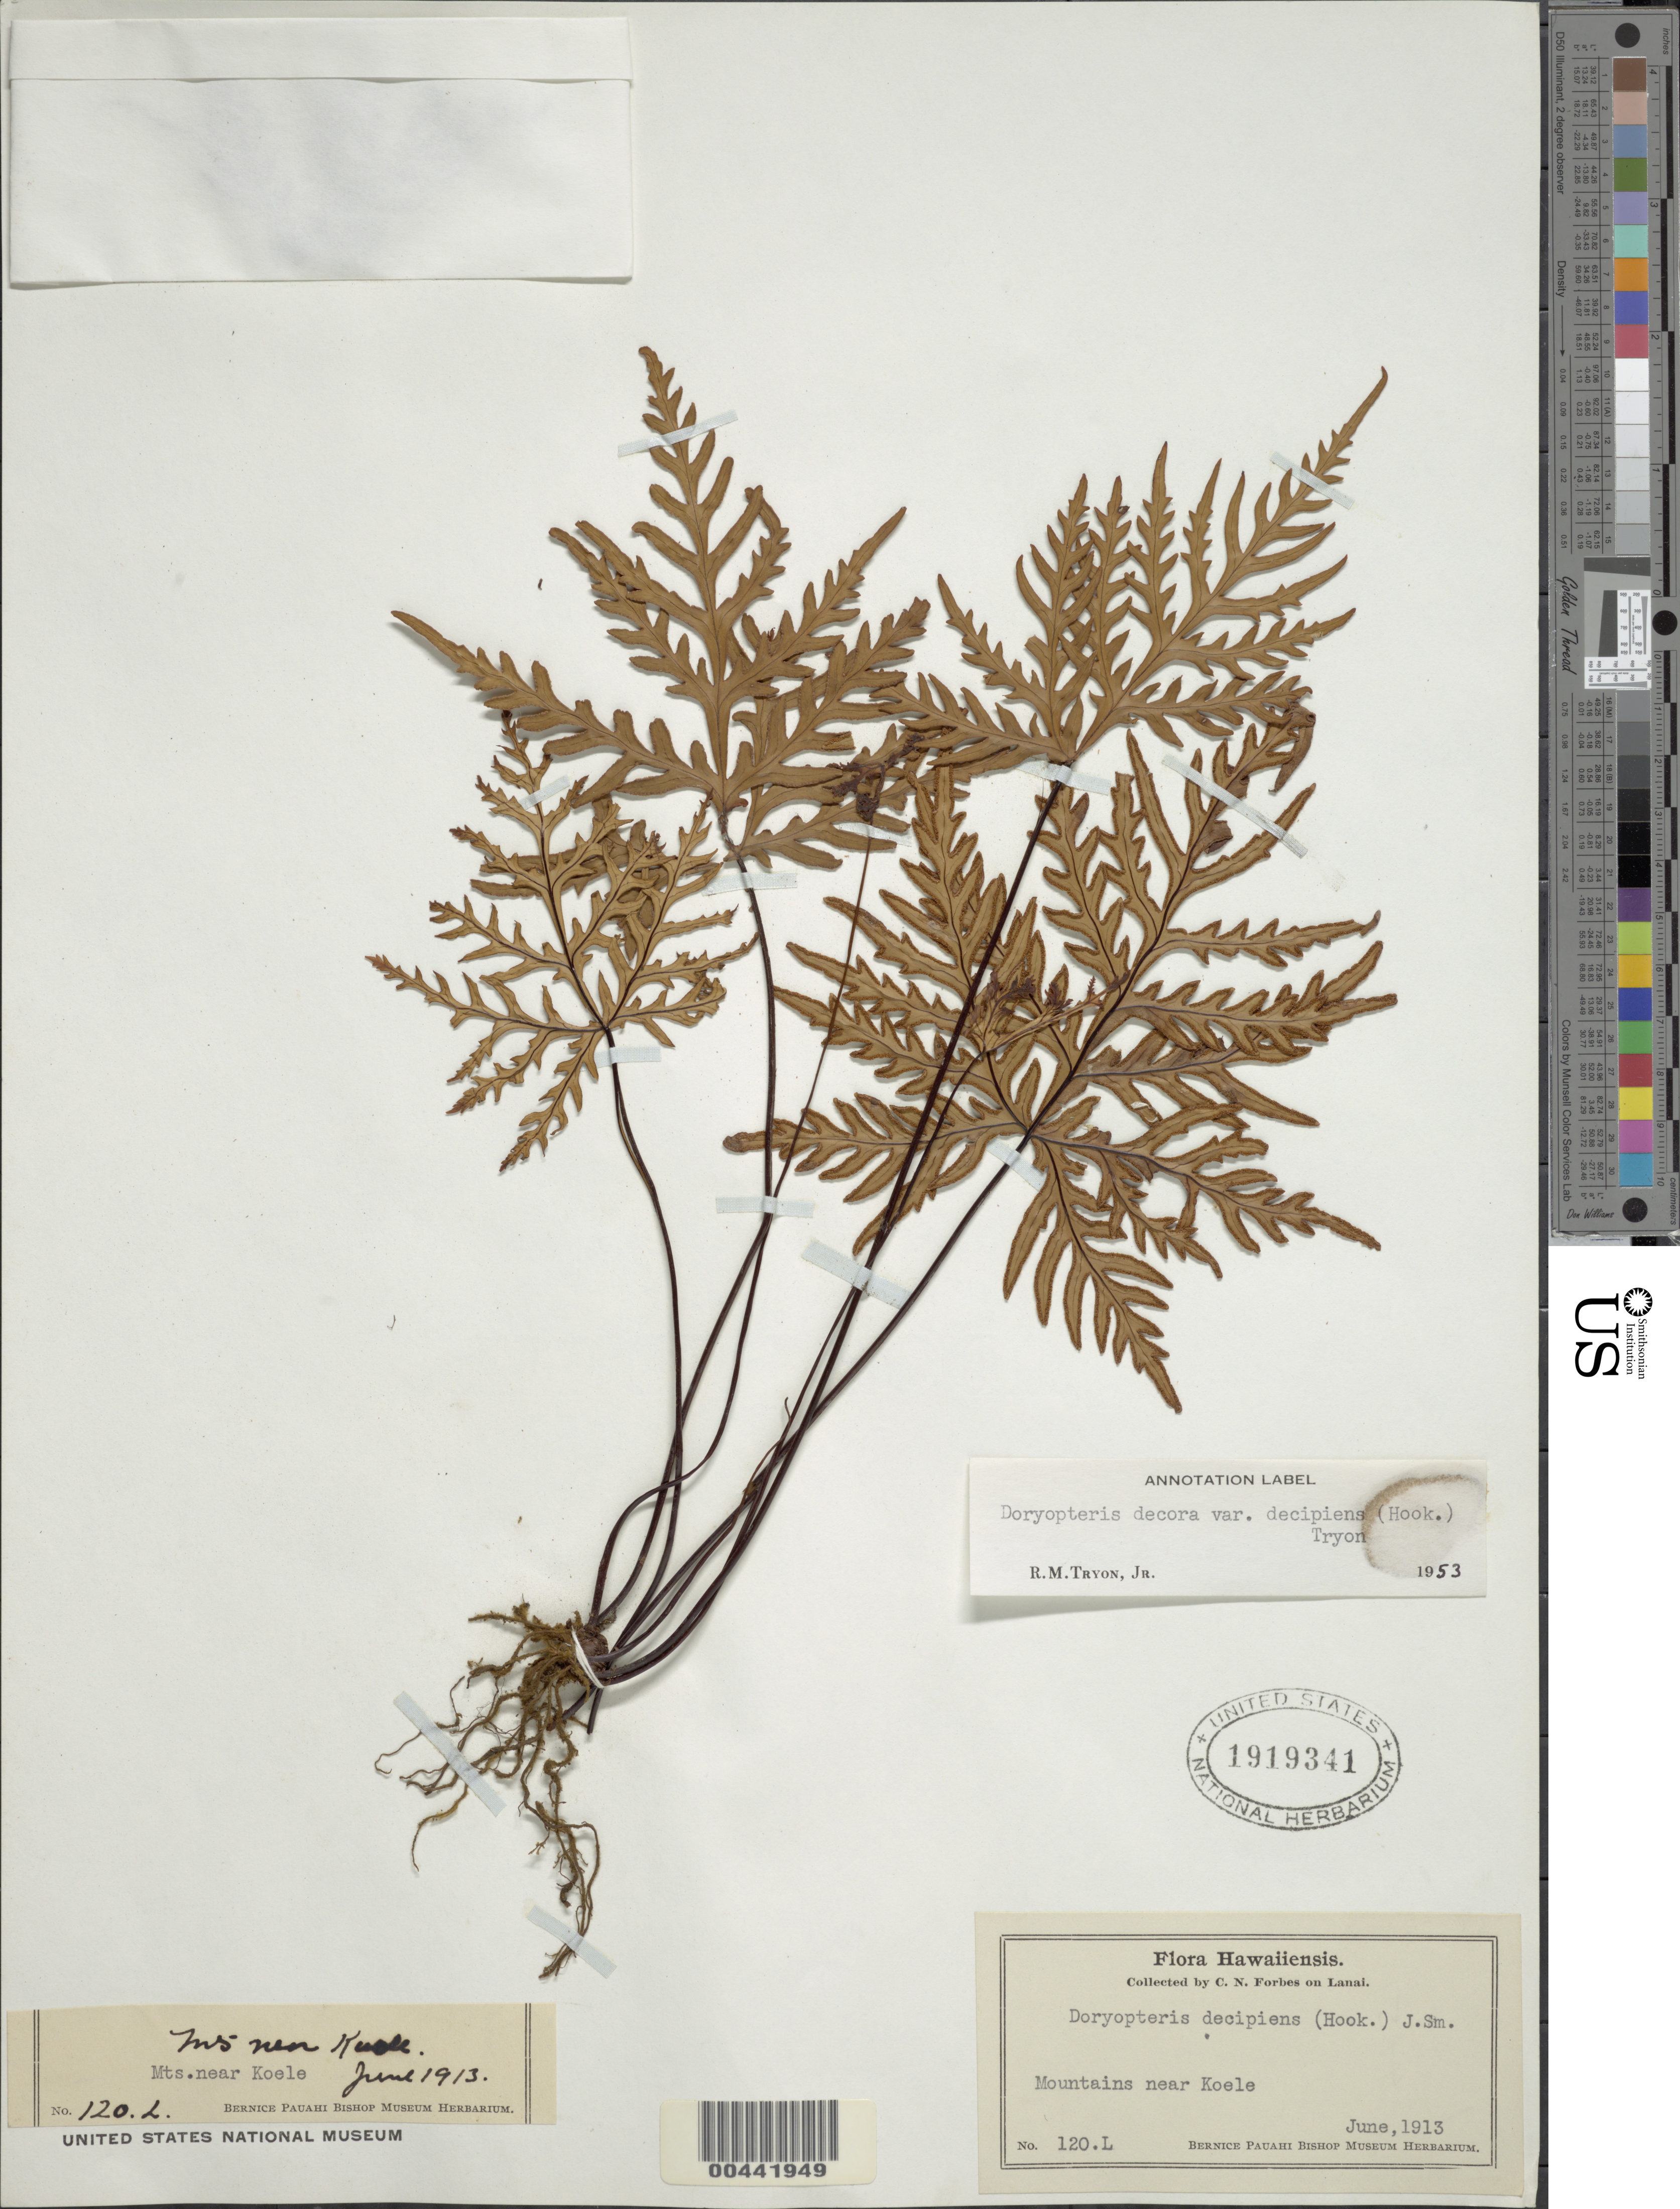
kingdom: Plantae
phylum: Tracheophyta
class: Polypodiopsida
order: Polypodiales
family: Pteridaceae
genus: Doryopteris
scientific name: Doryopteris decipiens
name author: (Hook.) J. Sm.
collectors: C. N. Forbes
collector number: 120.L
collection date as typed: Jun 1913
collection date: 1913-06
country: United States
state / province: Hawaii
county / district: Maui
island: Lana'i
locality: Mts. near Koele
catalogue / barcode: US 1919341